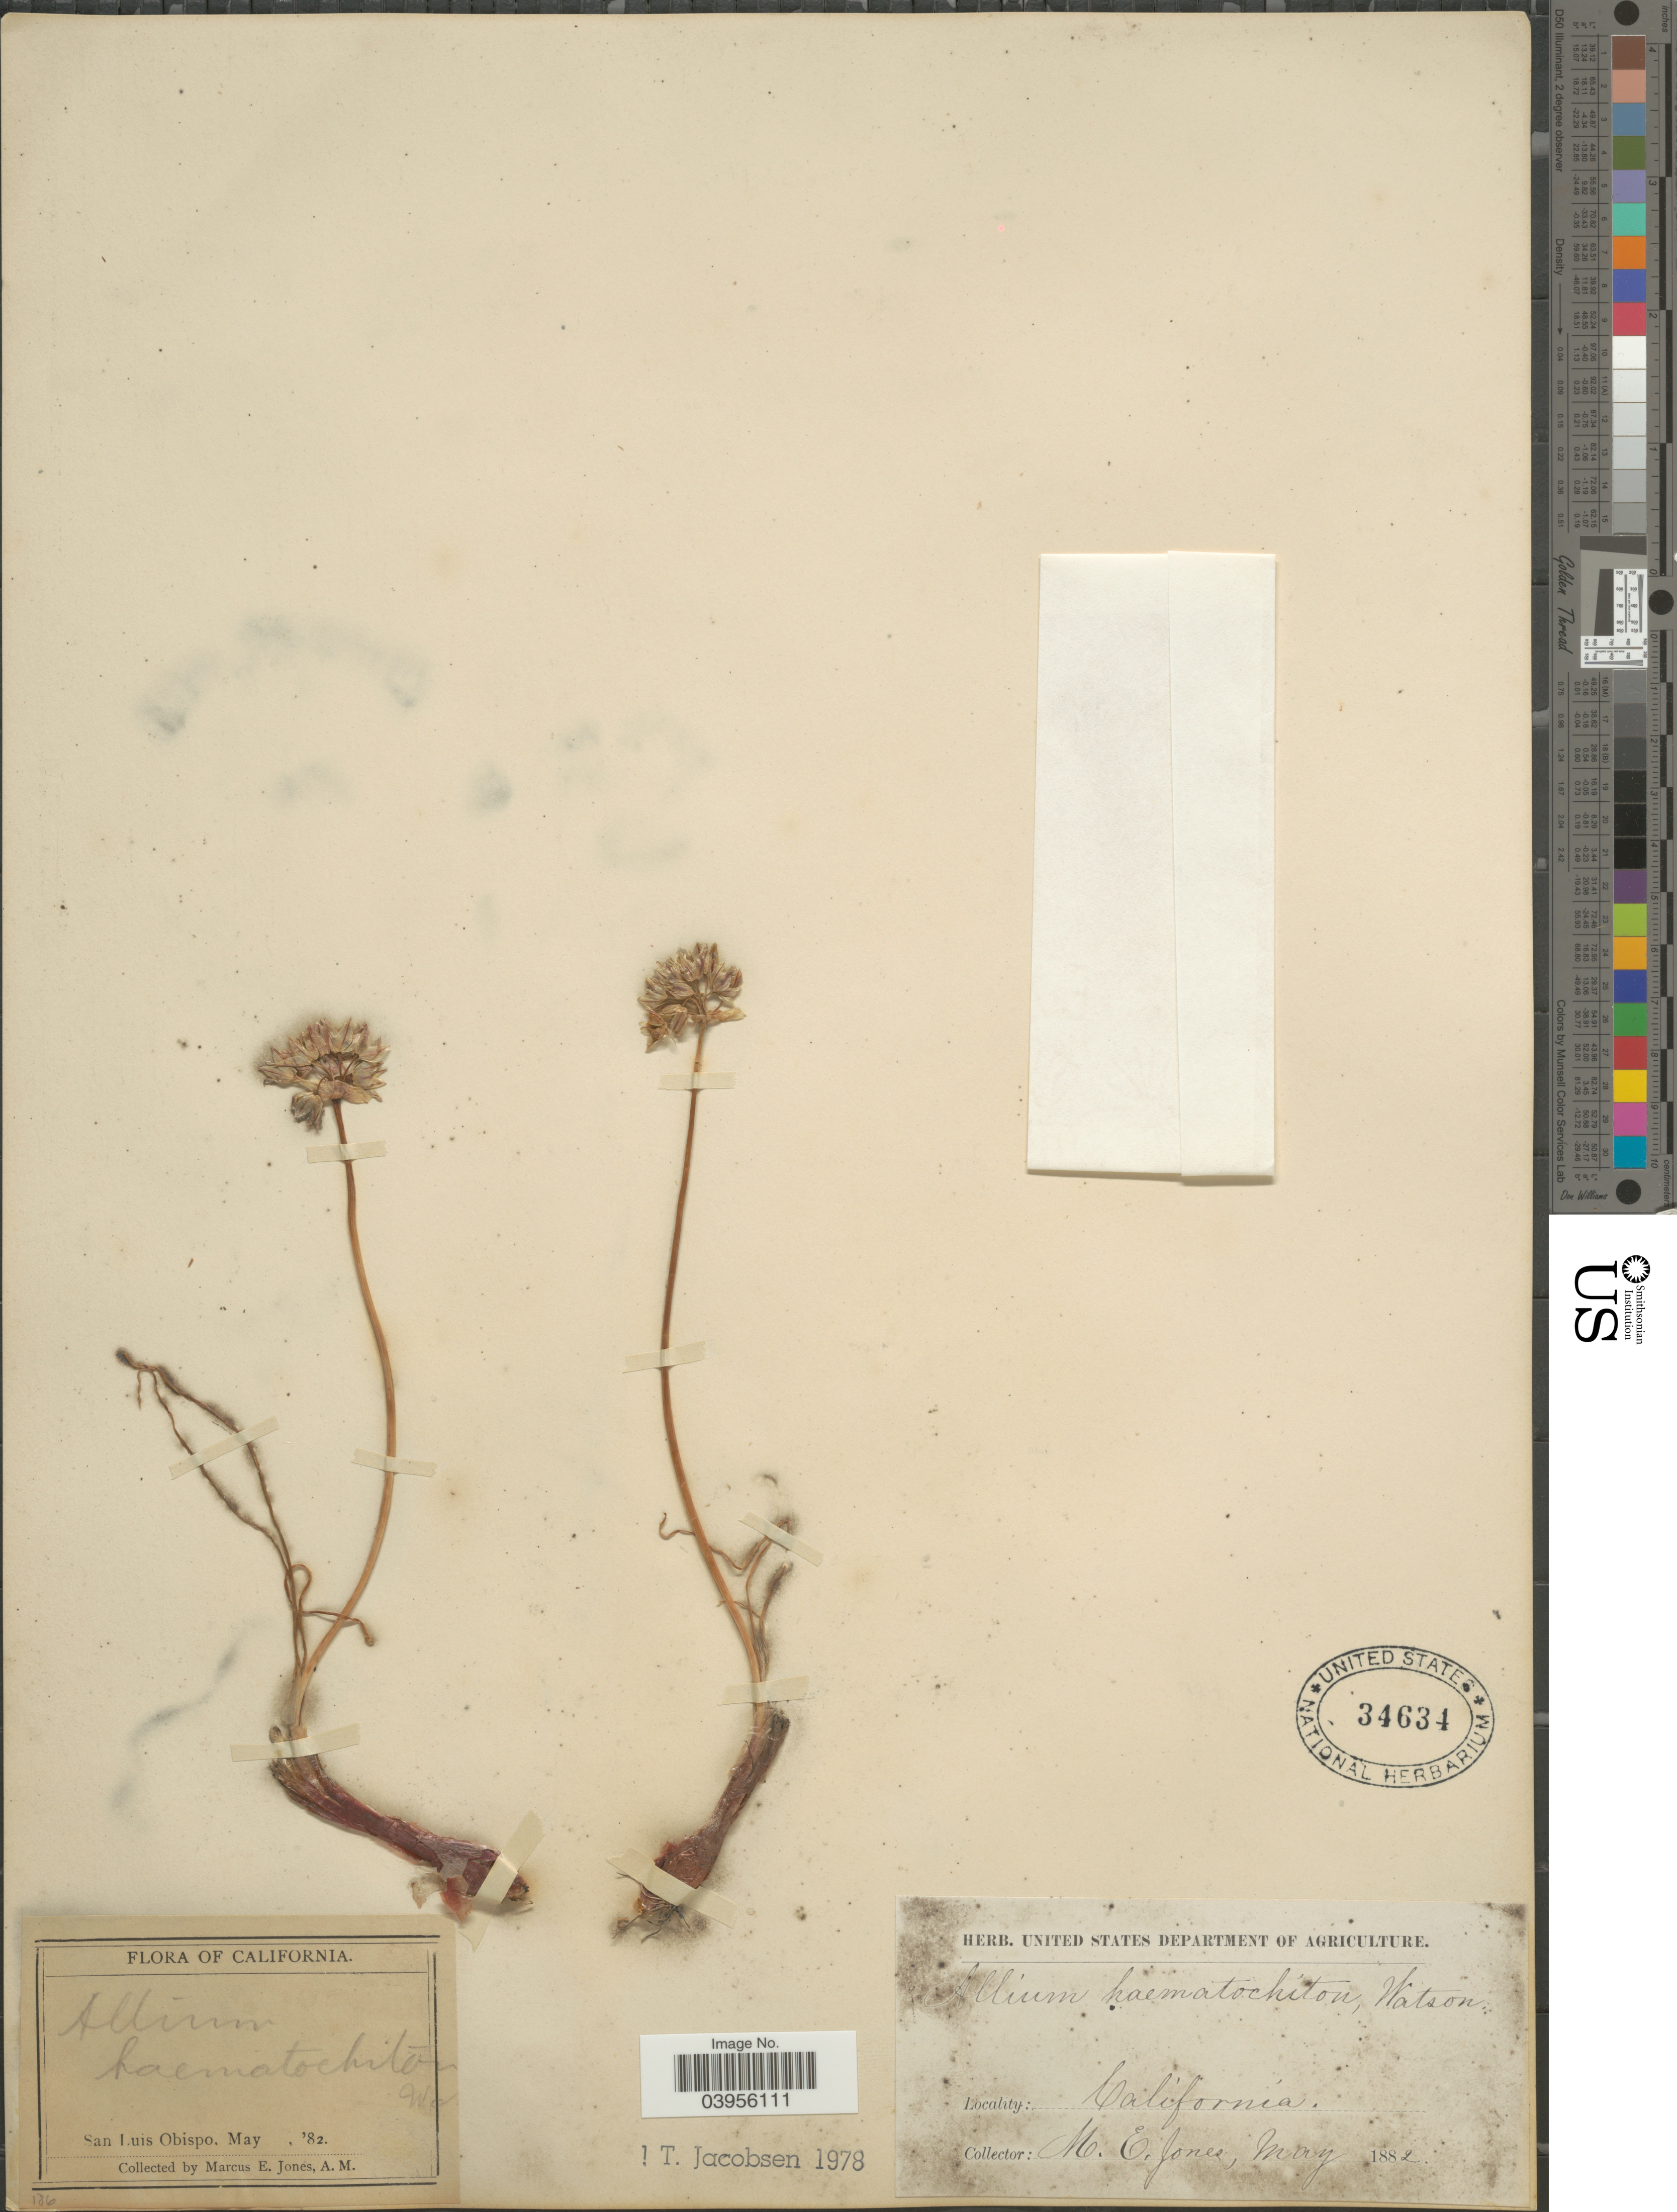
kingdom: Plantae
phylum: Tracheophyta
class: Liliopsida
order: Asparagales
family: Amaryllidaceae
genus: Allium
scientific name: Allium haematochiton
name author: S. Watson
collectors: M. E. Jones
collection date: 1882-05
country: United States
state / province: California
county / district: San Luis Obispo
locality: San Luis Obispo.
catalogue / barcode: US 34634